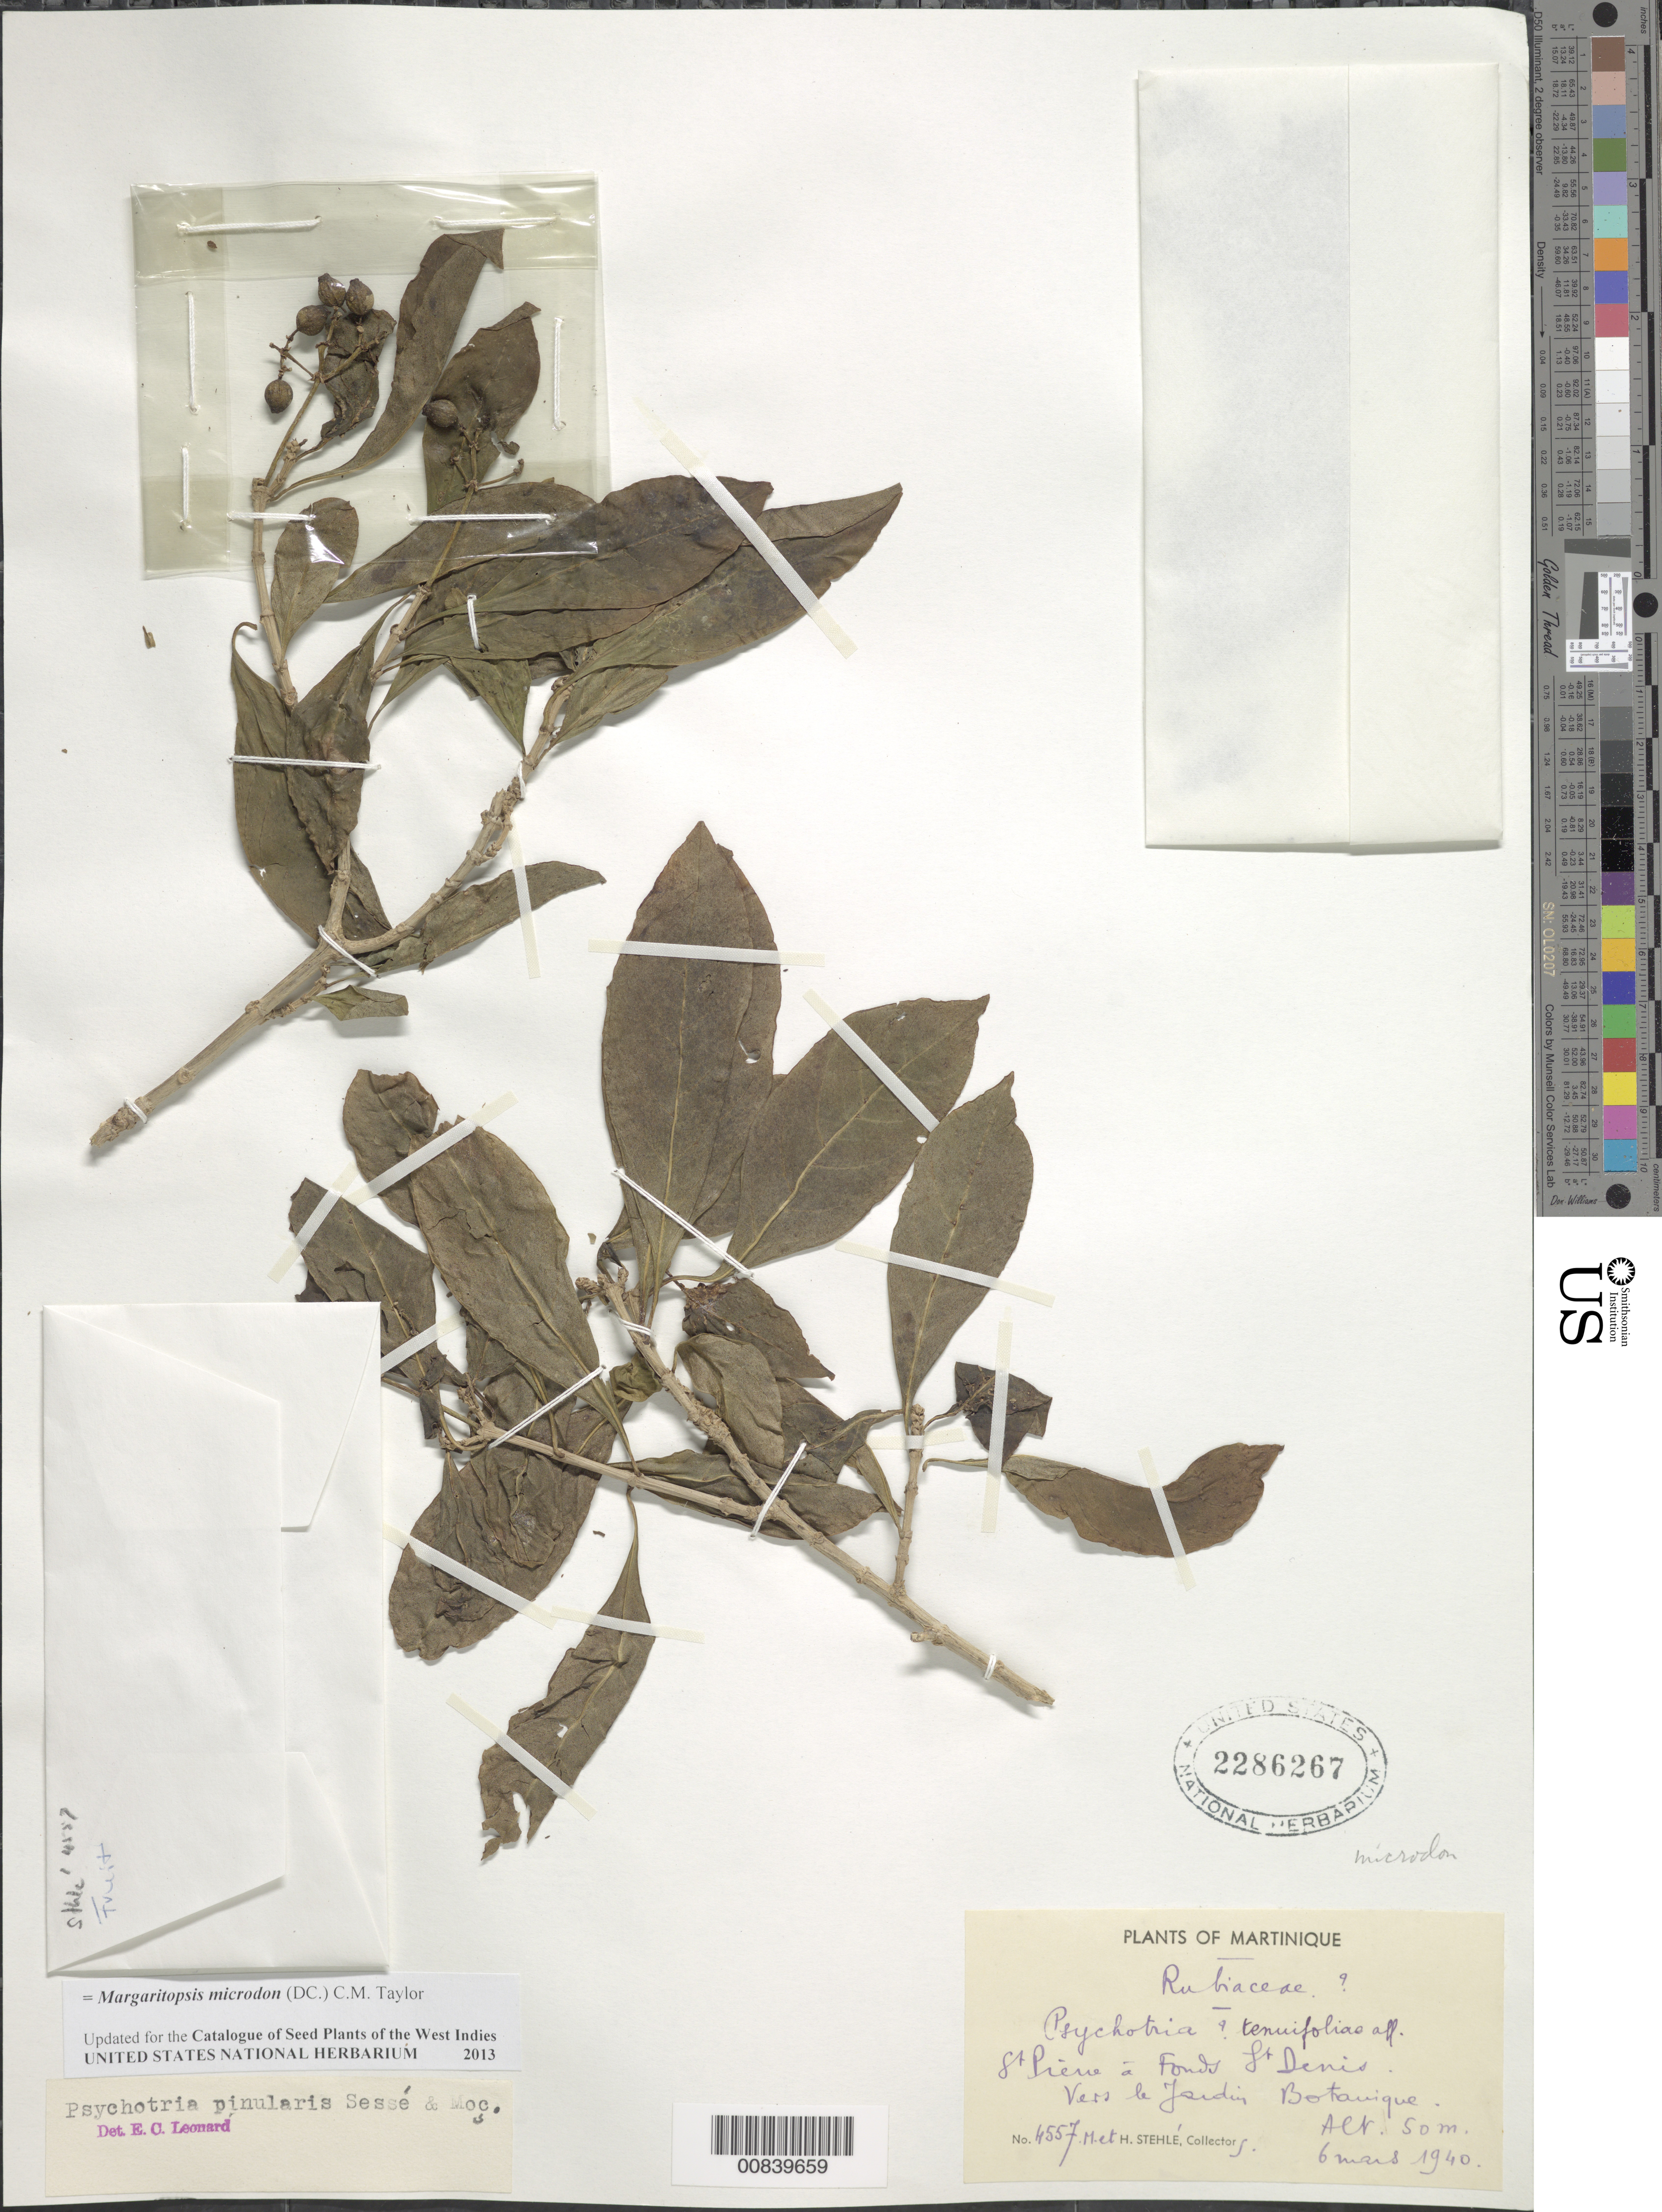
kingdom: Plantae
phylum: Tracheophyta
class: Magnoliopsida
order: Gentianales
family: Rubiaceae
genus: Margaritopsis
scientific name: Margaritopsis microdon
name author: (DC.) C.M. Taylor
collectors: M. Stehlé & H. Stehlé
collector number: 4557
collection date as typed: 06 Mar 1940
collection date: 1940-03-06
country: Martinique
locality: St. Pierre á Fonds St. Denis. Vers le Jardin Botanique.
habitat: In Botanical Garden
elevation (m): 50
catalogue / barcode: US 2286267